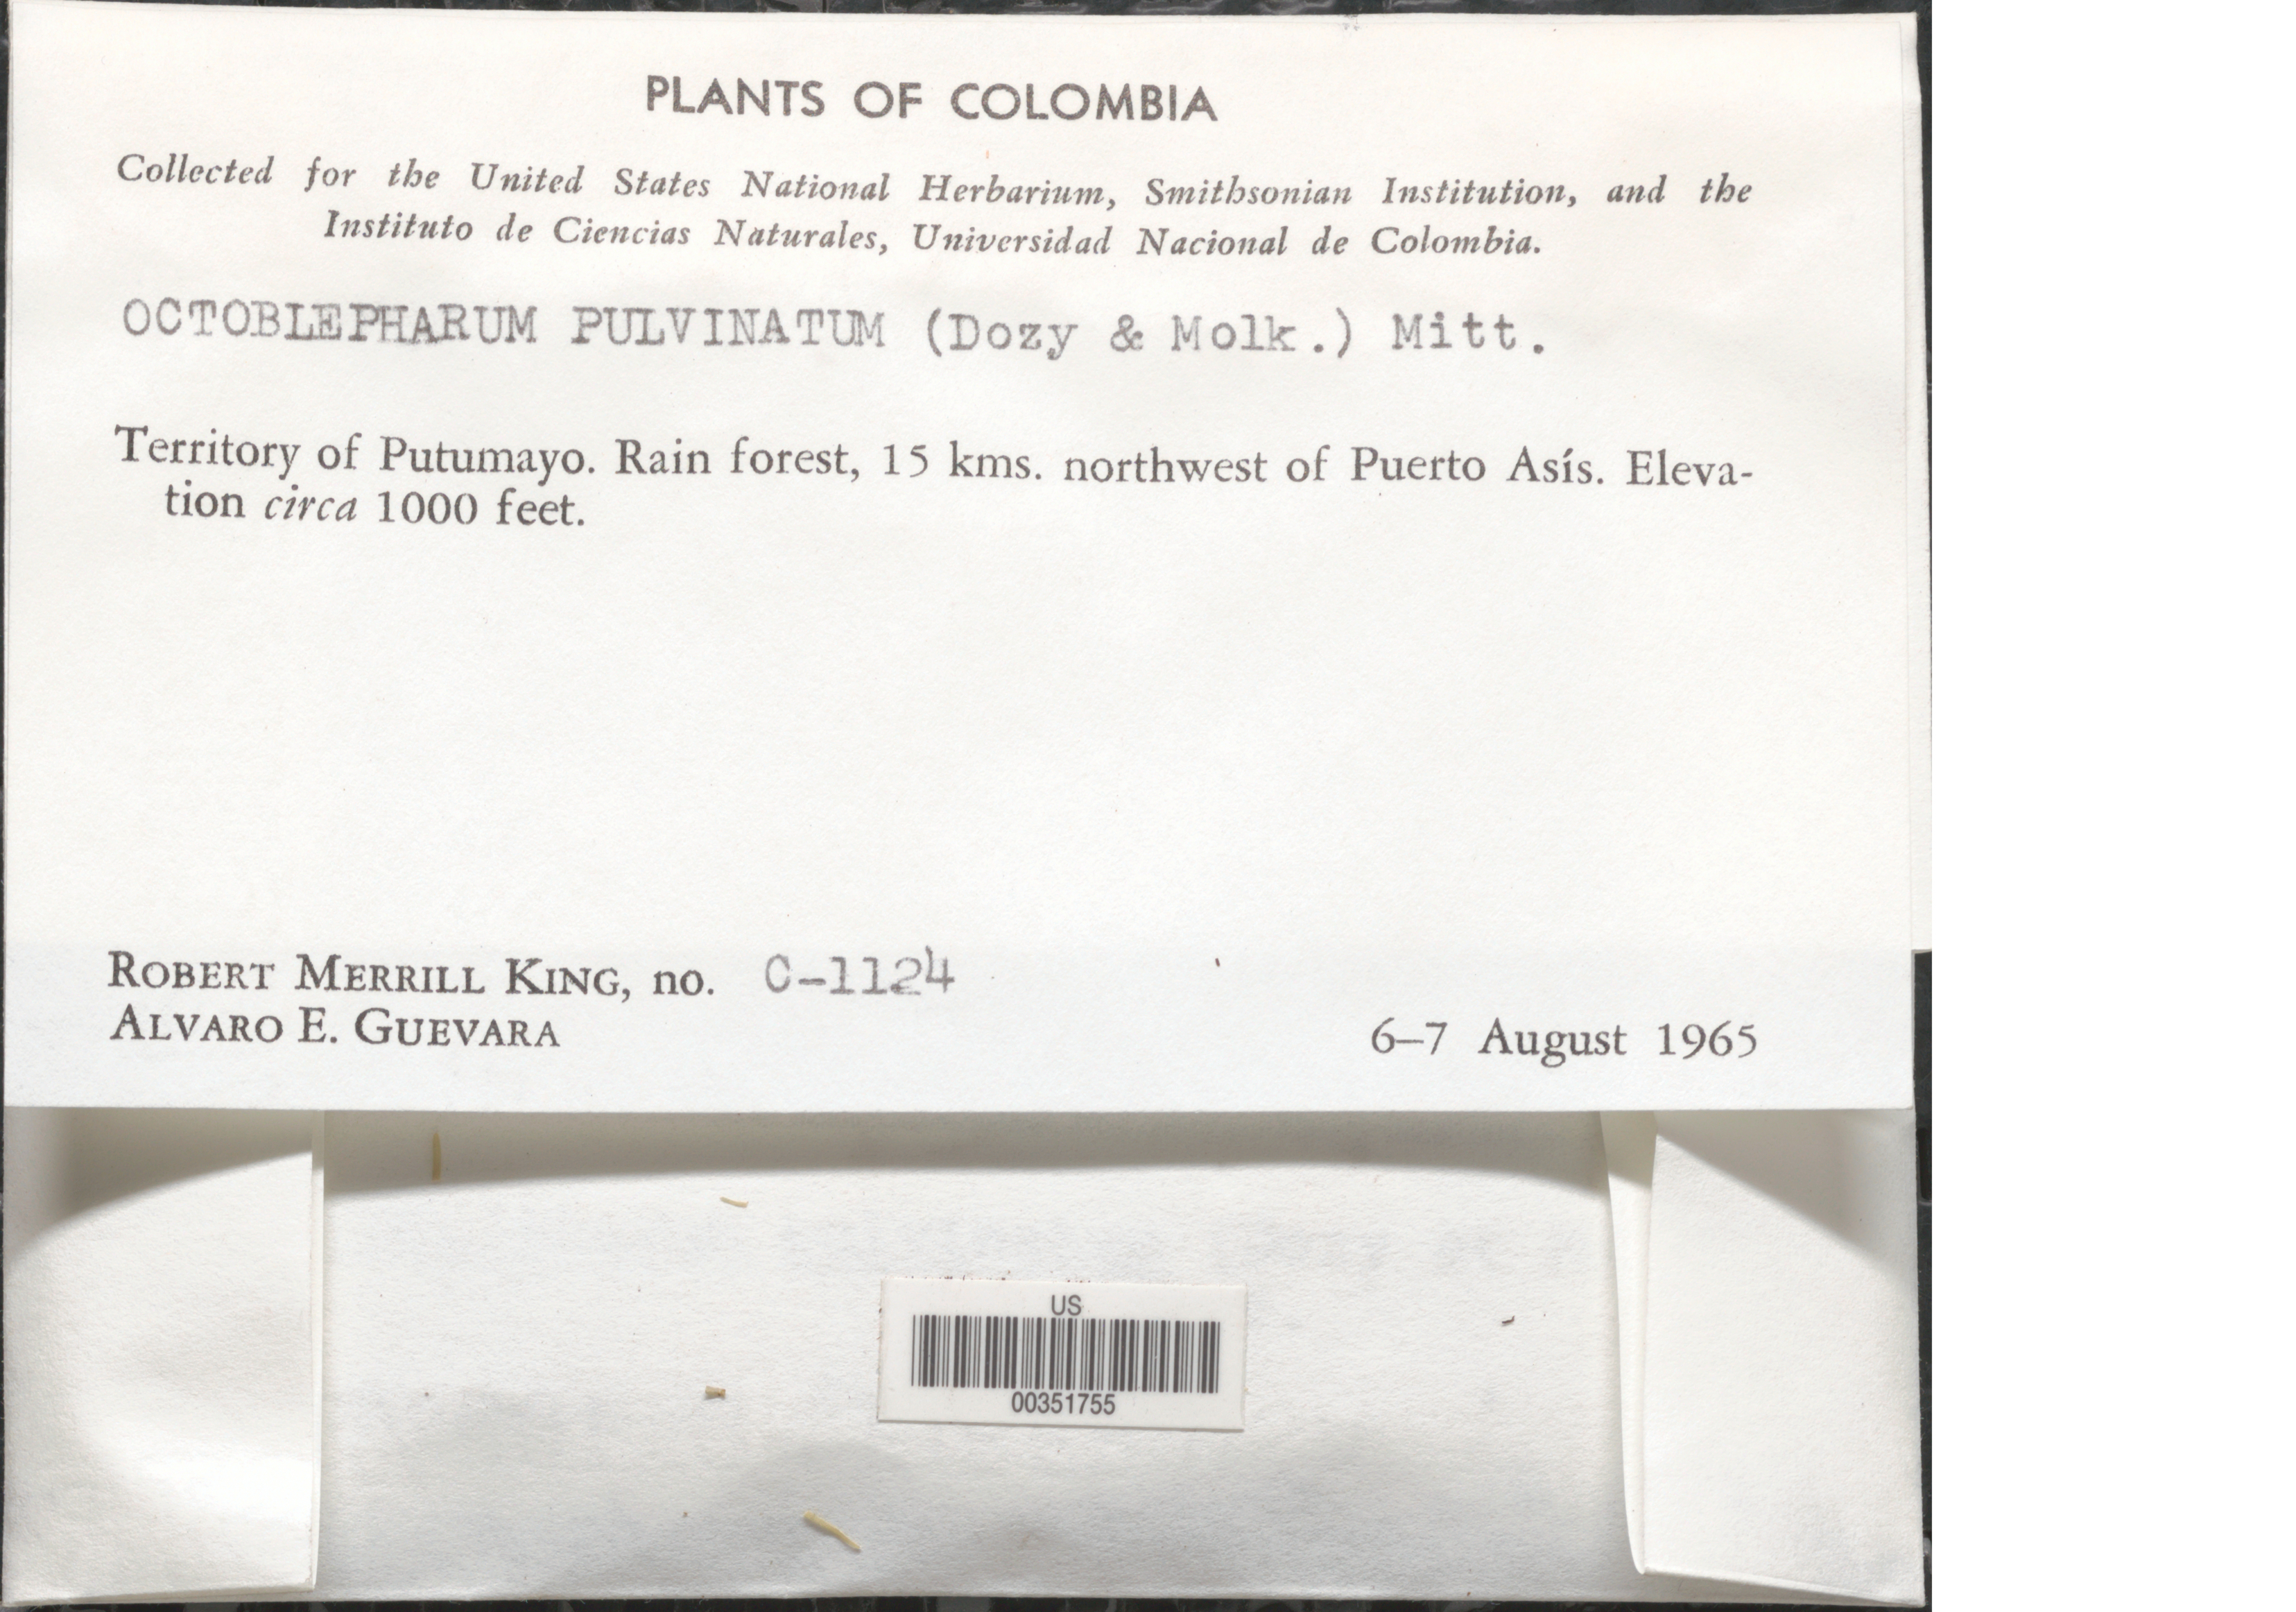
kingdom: Plantae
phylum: Bryophyta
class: Bryopsida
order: Dicranales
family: Octoblepharaceae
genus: Octoblepharum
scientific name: Octoblepharum pulvinatum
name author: (Dozy & Mönk.) Mitt.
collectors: R. Merrill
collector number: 1124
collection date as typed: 06 Aug 1965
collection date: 1965-08-06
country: Colombia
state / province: Putumayo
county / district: Puerto Asis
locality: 15 km NW de Puerto Asís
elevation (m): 330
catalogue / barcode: US 351755